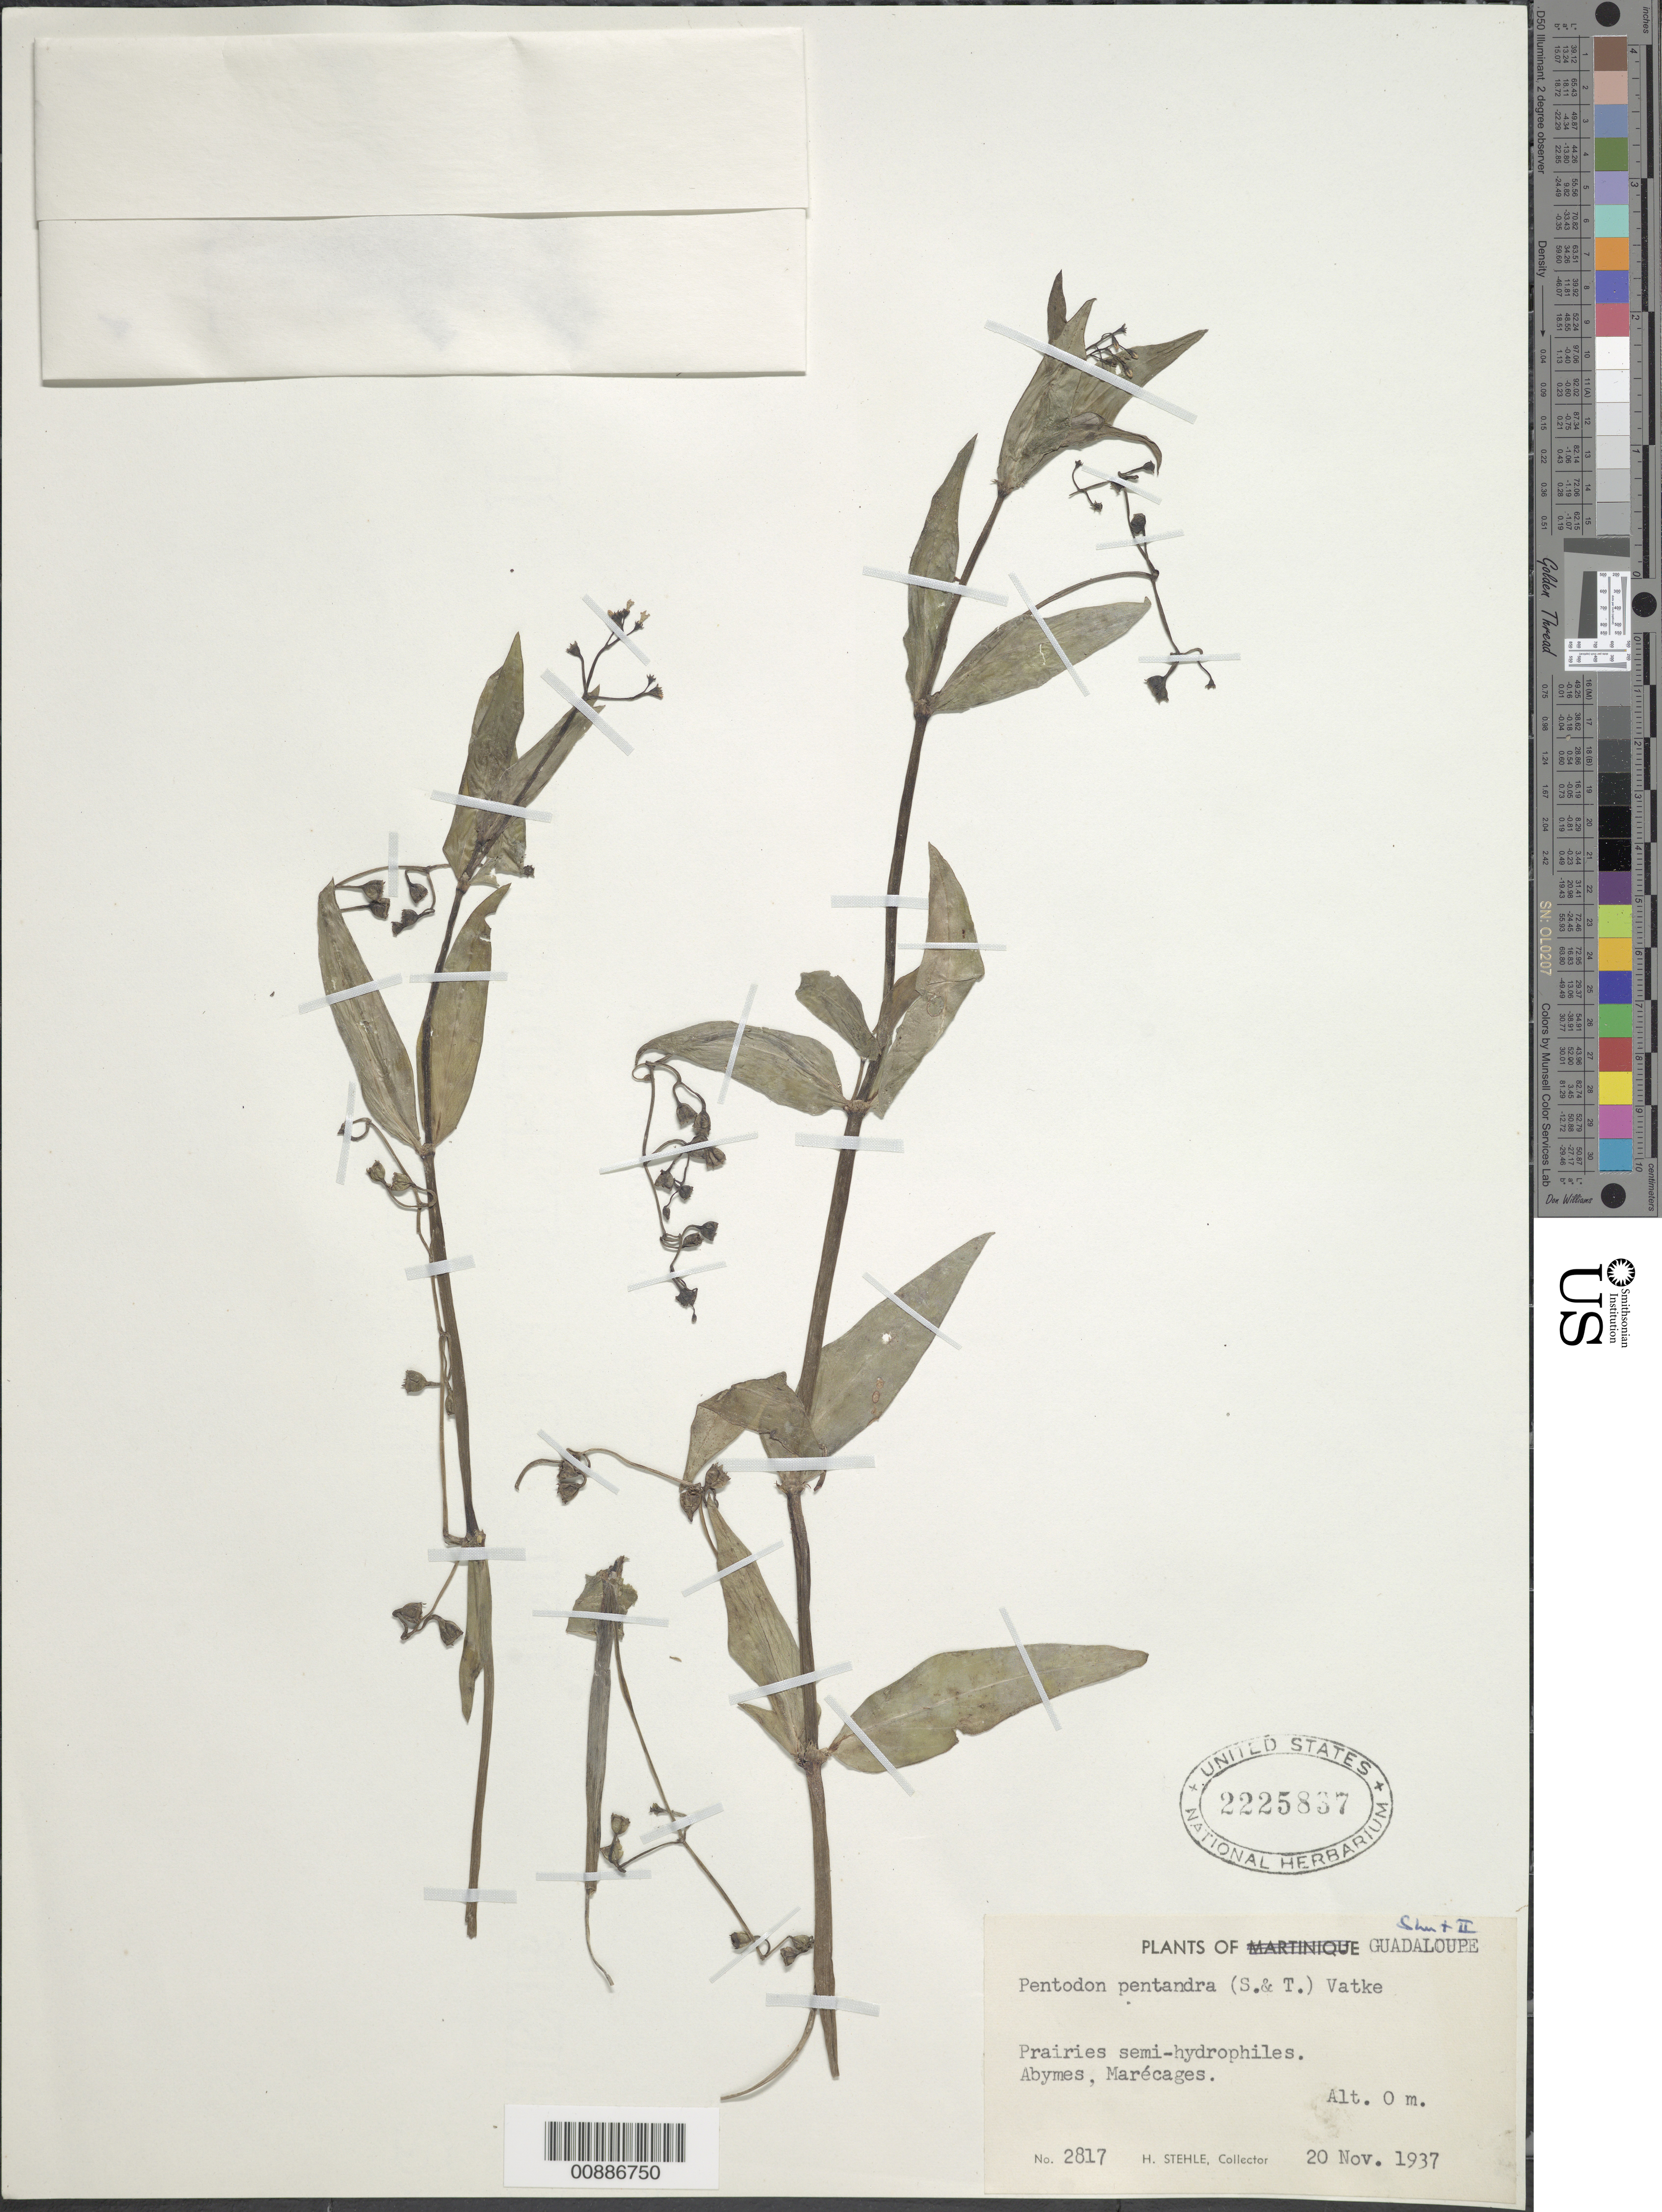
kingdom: Plantae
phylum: Tracheophyta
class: Magnoliopsida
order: Gentianales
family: Rubiaceae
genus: Pentodon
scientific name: Pentodon pentandrus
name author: (Schumach. & Thonn.) Vatke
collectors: H. Stehlé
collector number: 2817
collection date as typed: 20 Nov 1937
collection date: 1937-11-20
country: Guadeloupe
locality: Abymes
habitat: Prairies, swamps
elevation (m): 0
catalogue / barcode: US 2225837